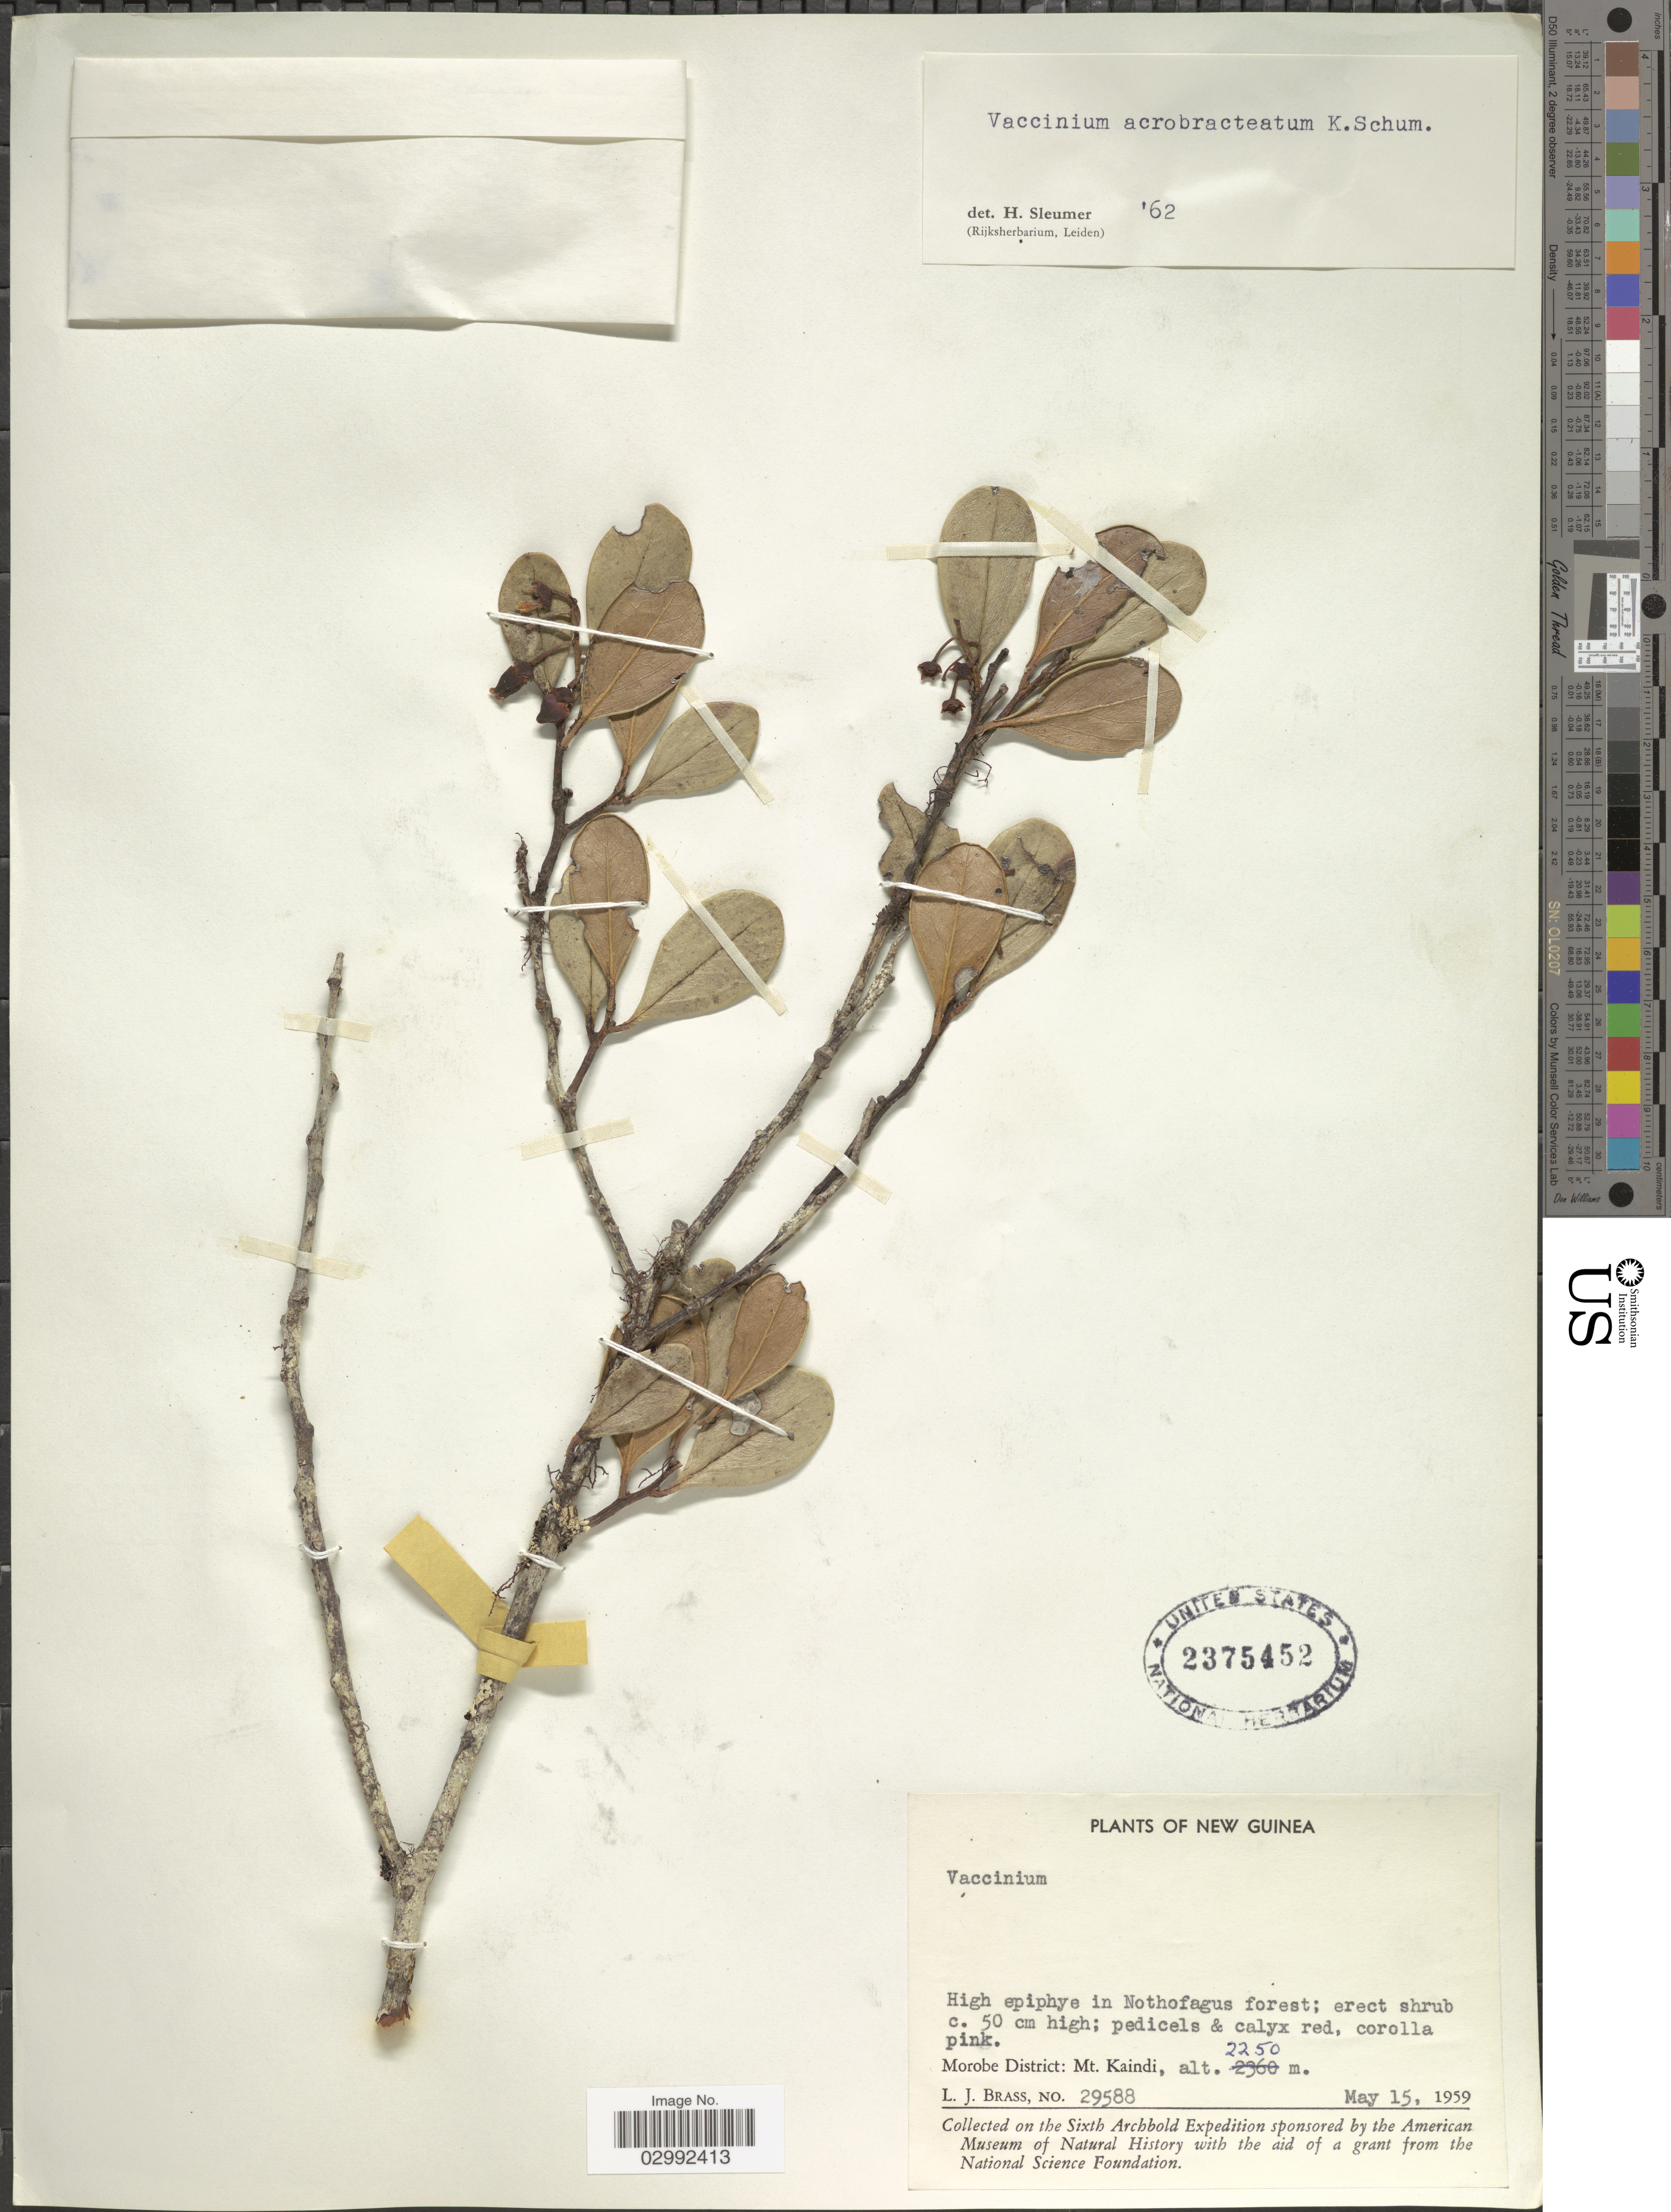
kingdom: Plantae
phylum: Tracheophyta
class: Magnoliopsida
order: Ericales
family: Ericaceae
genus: Vaccinium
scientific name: Vaccinium acrobracteatum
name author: K. Schum.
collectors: L. J. Brass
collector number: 29588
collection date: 1959-05-15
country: Papua New Guinea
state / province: Morobe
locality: New Guinea, Morobe District: Mt. Kaindi.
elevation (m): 2250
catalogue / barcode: US 2375452